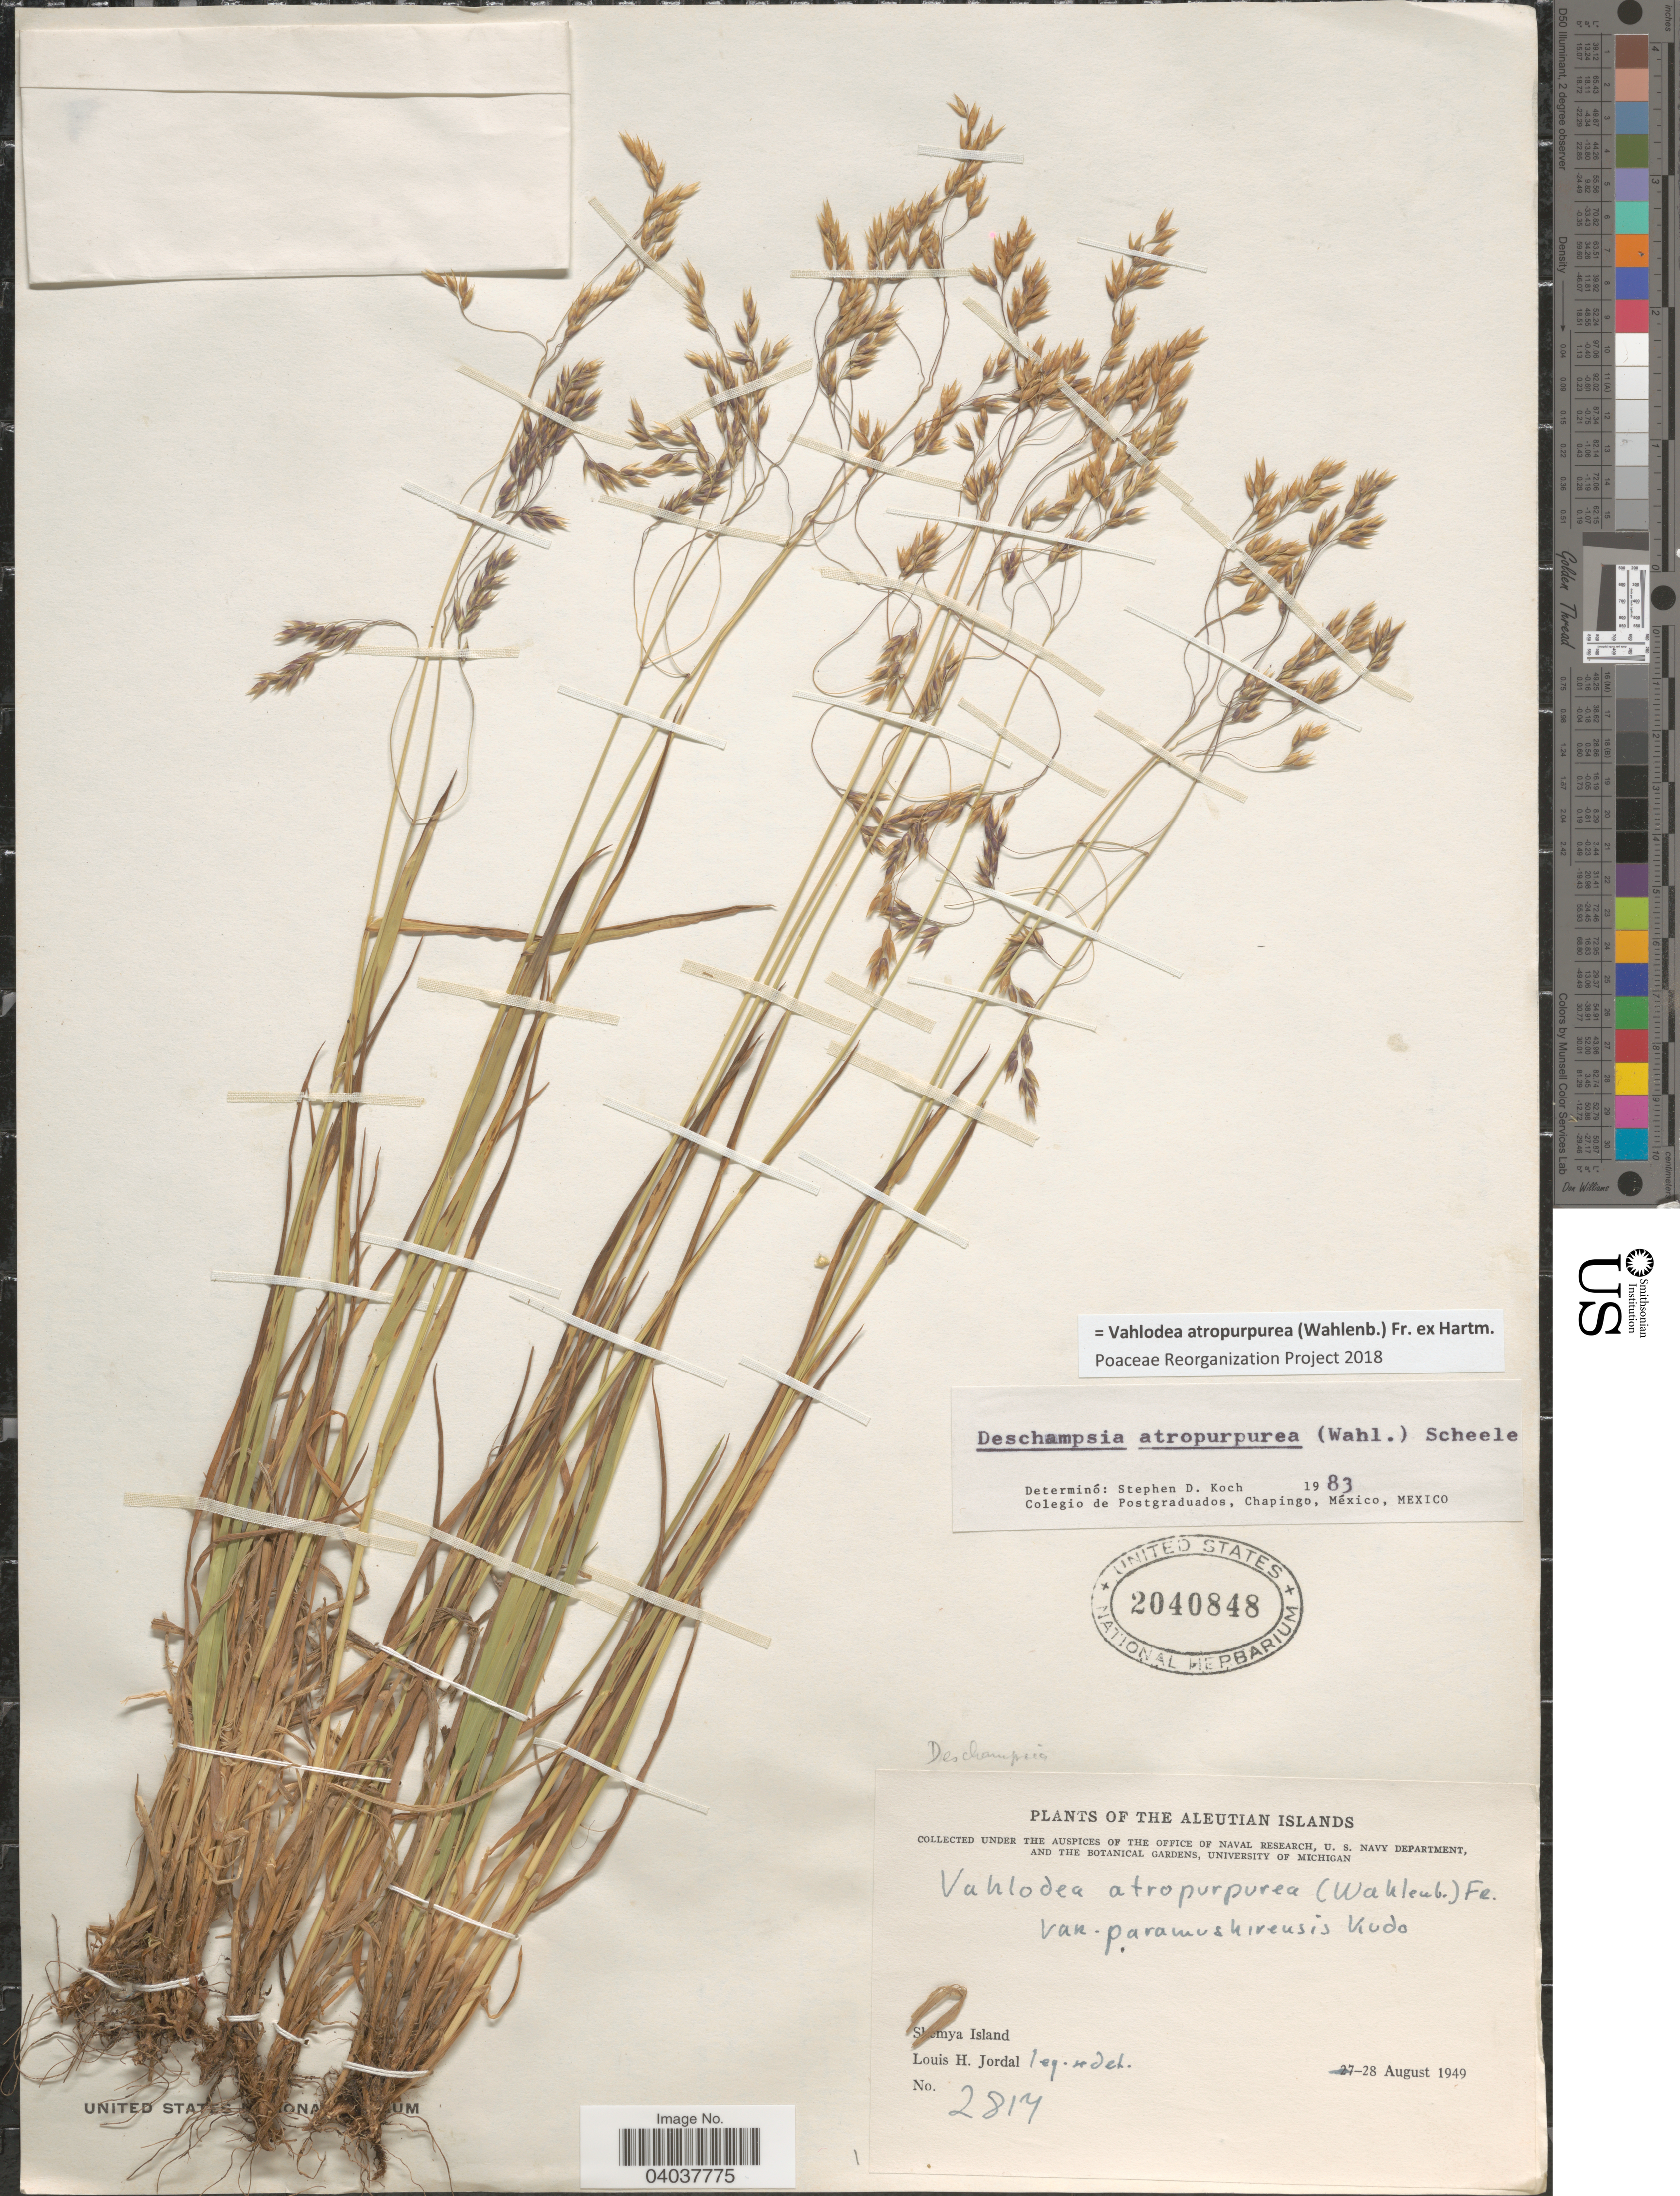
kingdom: Plantae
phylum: Tracheophyta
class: Liliopsida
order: Poales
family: Poaceae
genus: Vahlodea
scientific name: Vahlodea atropurpurea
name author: (Wahlenb.) Fr. ex Hartm.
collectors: L. Jordal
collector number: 2814*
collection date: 1949-08-28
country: United States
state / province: Alaska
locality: The Aleutian Islands. Shemya Island.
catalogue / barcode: US 2040848